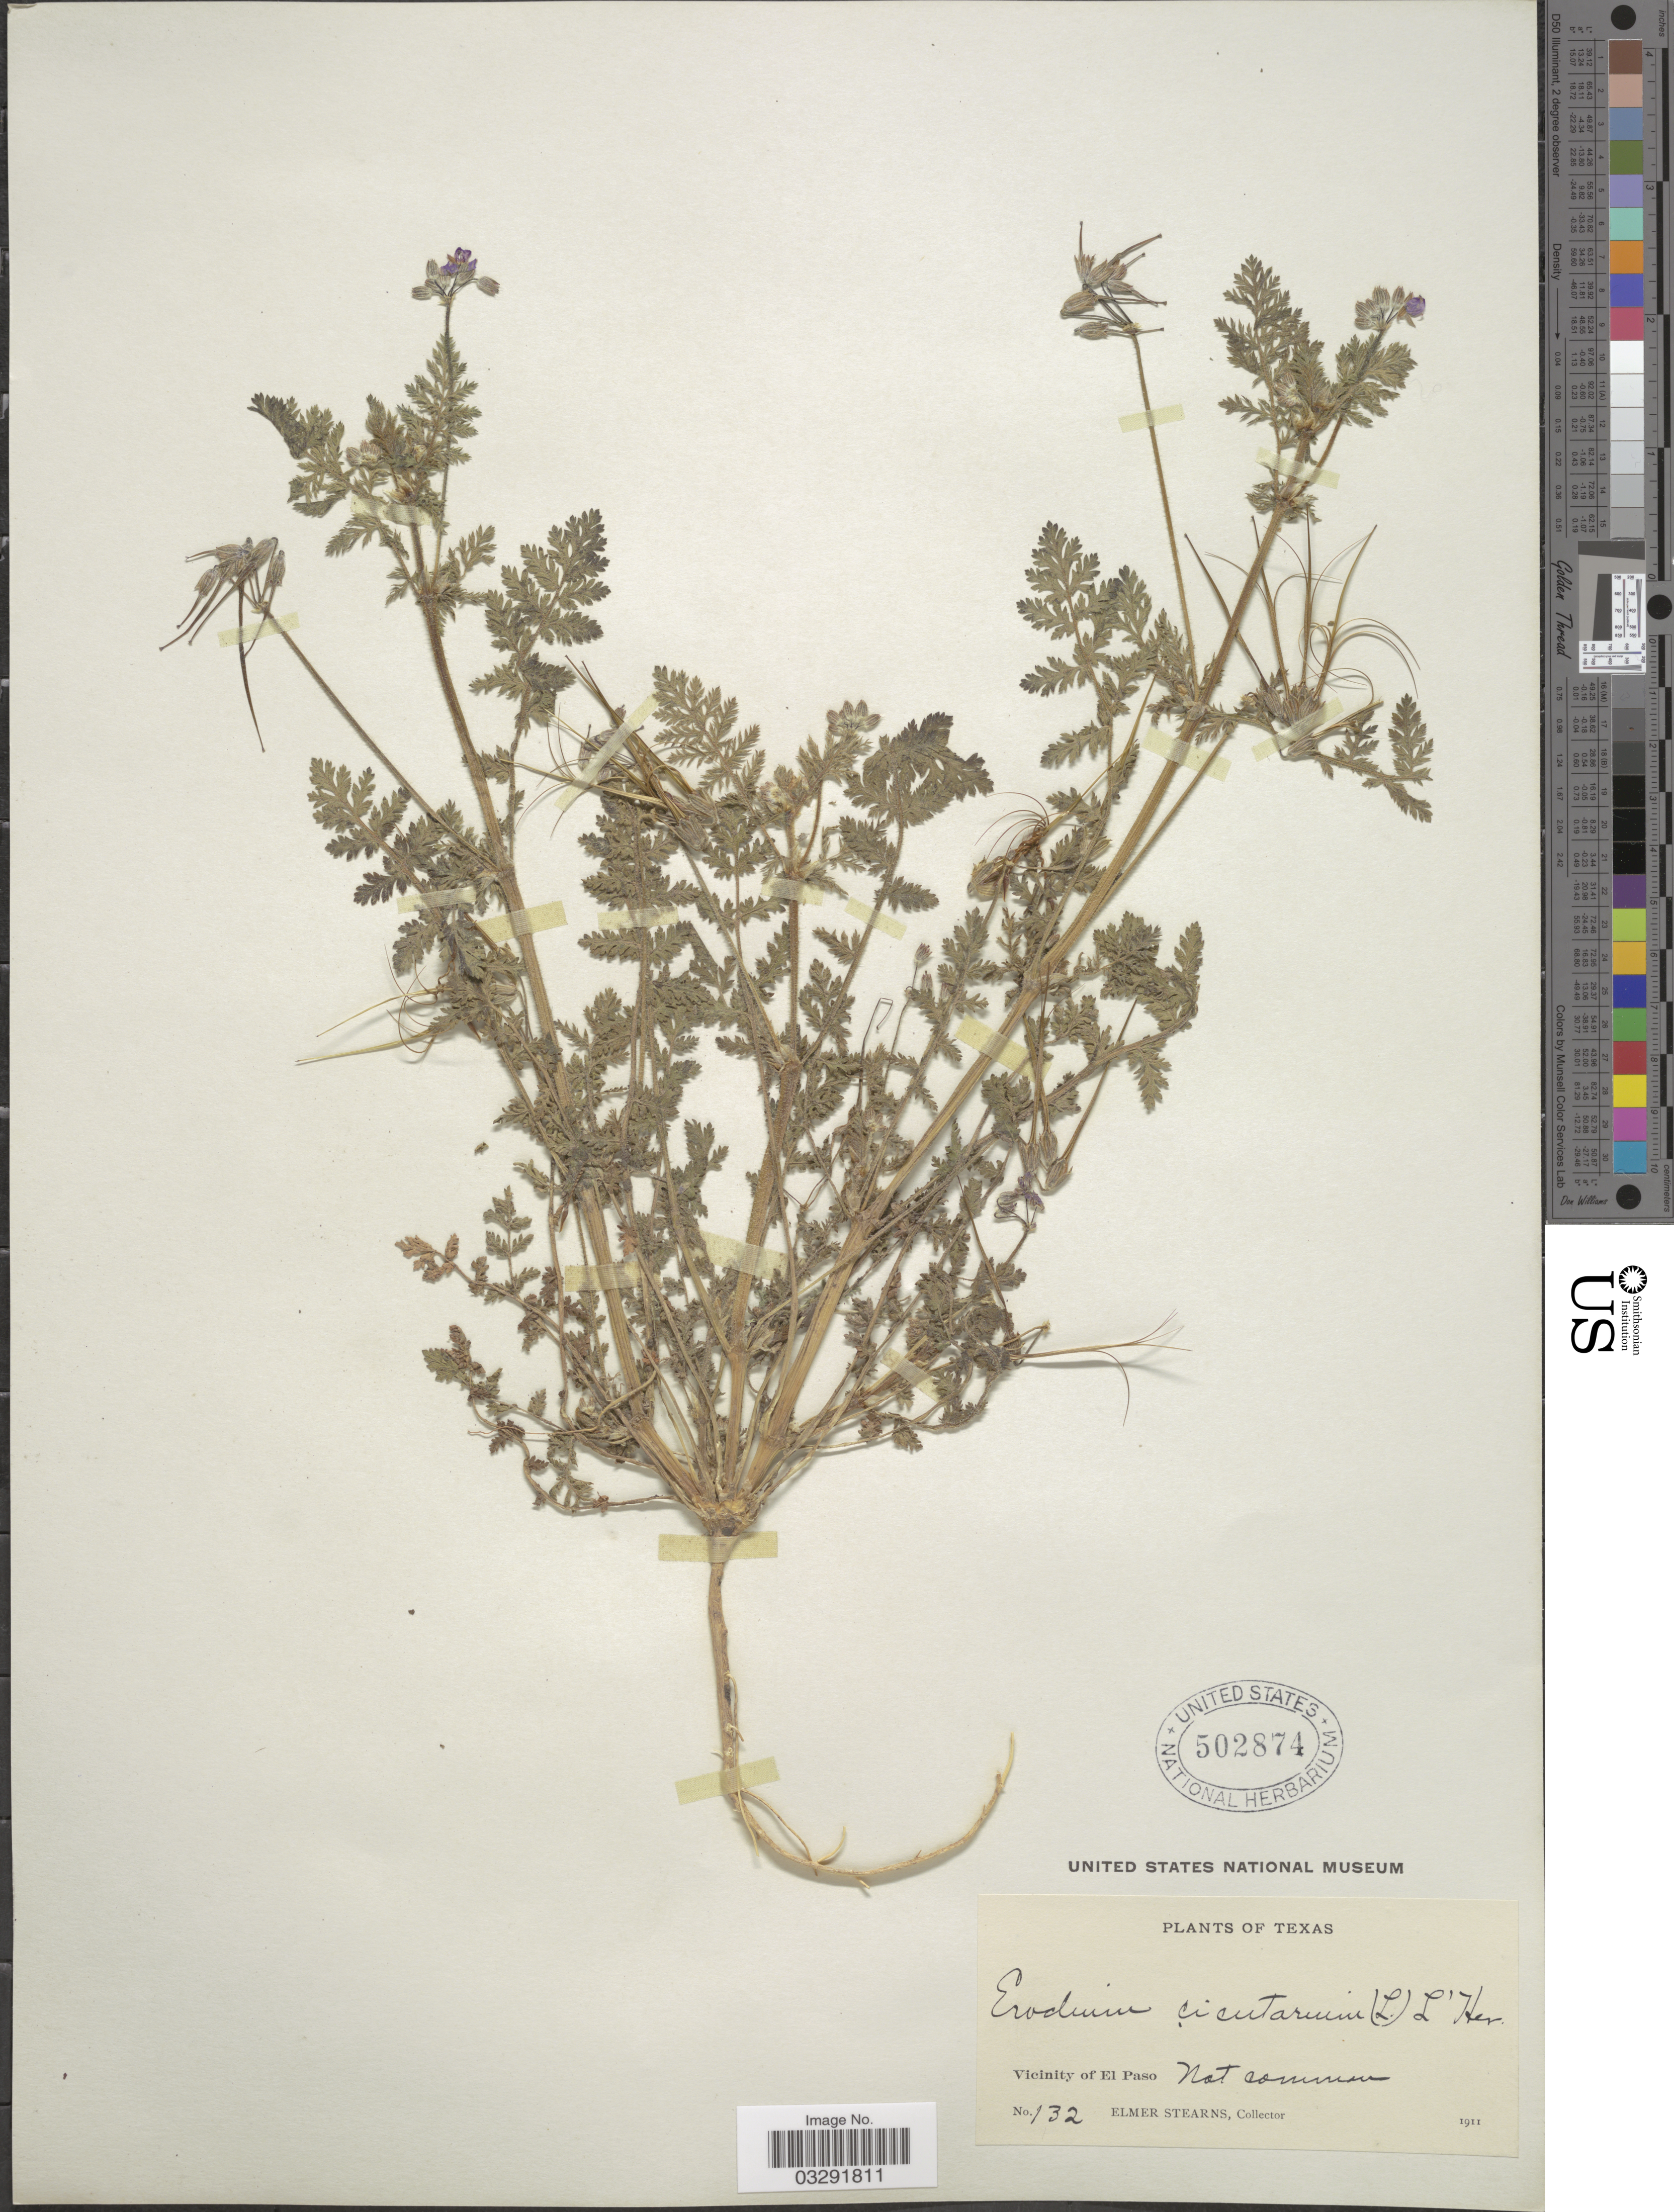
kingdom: Plantae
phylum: Tracheophyta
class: Magnoliopsida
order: Geraniales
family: Geraniaceae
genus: Erodium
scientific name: Erodium cicutarium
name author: (L.) L'Hér.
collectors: E. Stearns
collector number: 132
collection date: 1911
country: United States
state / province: Texas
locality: Vicinity of El Paso.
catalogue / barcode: US 502874